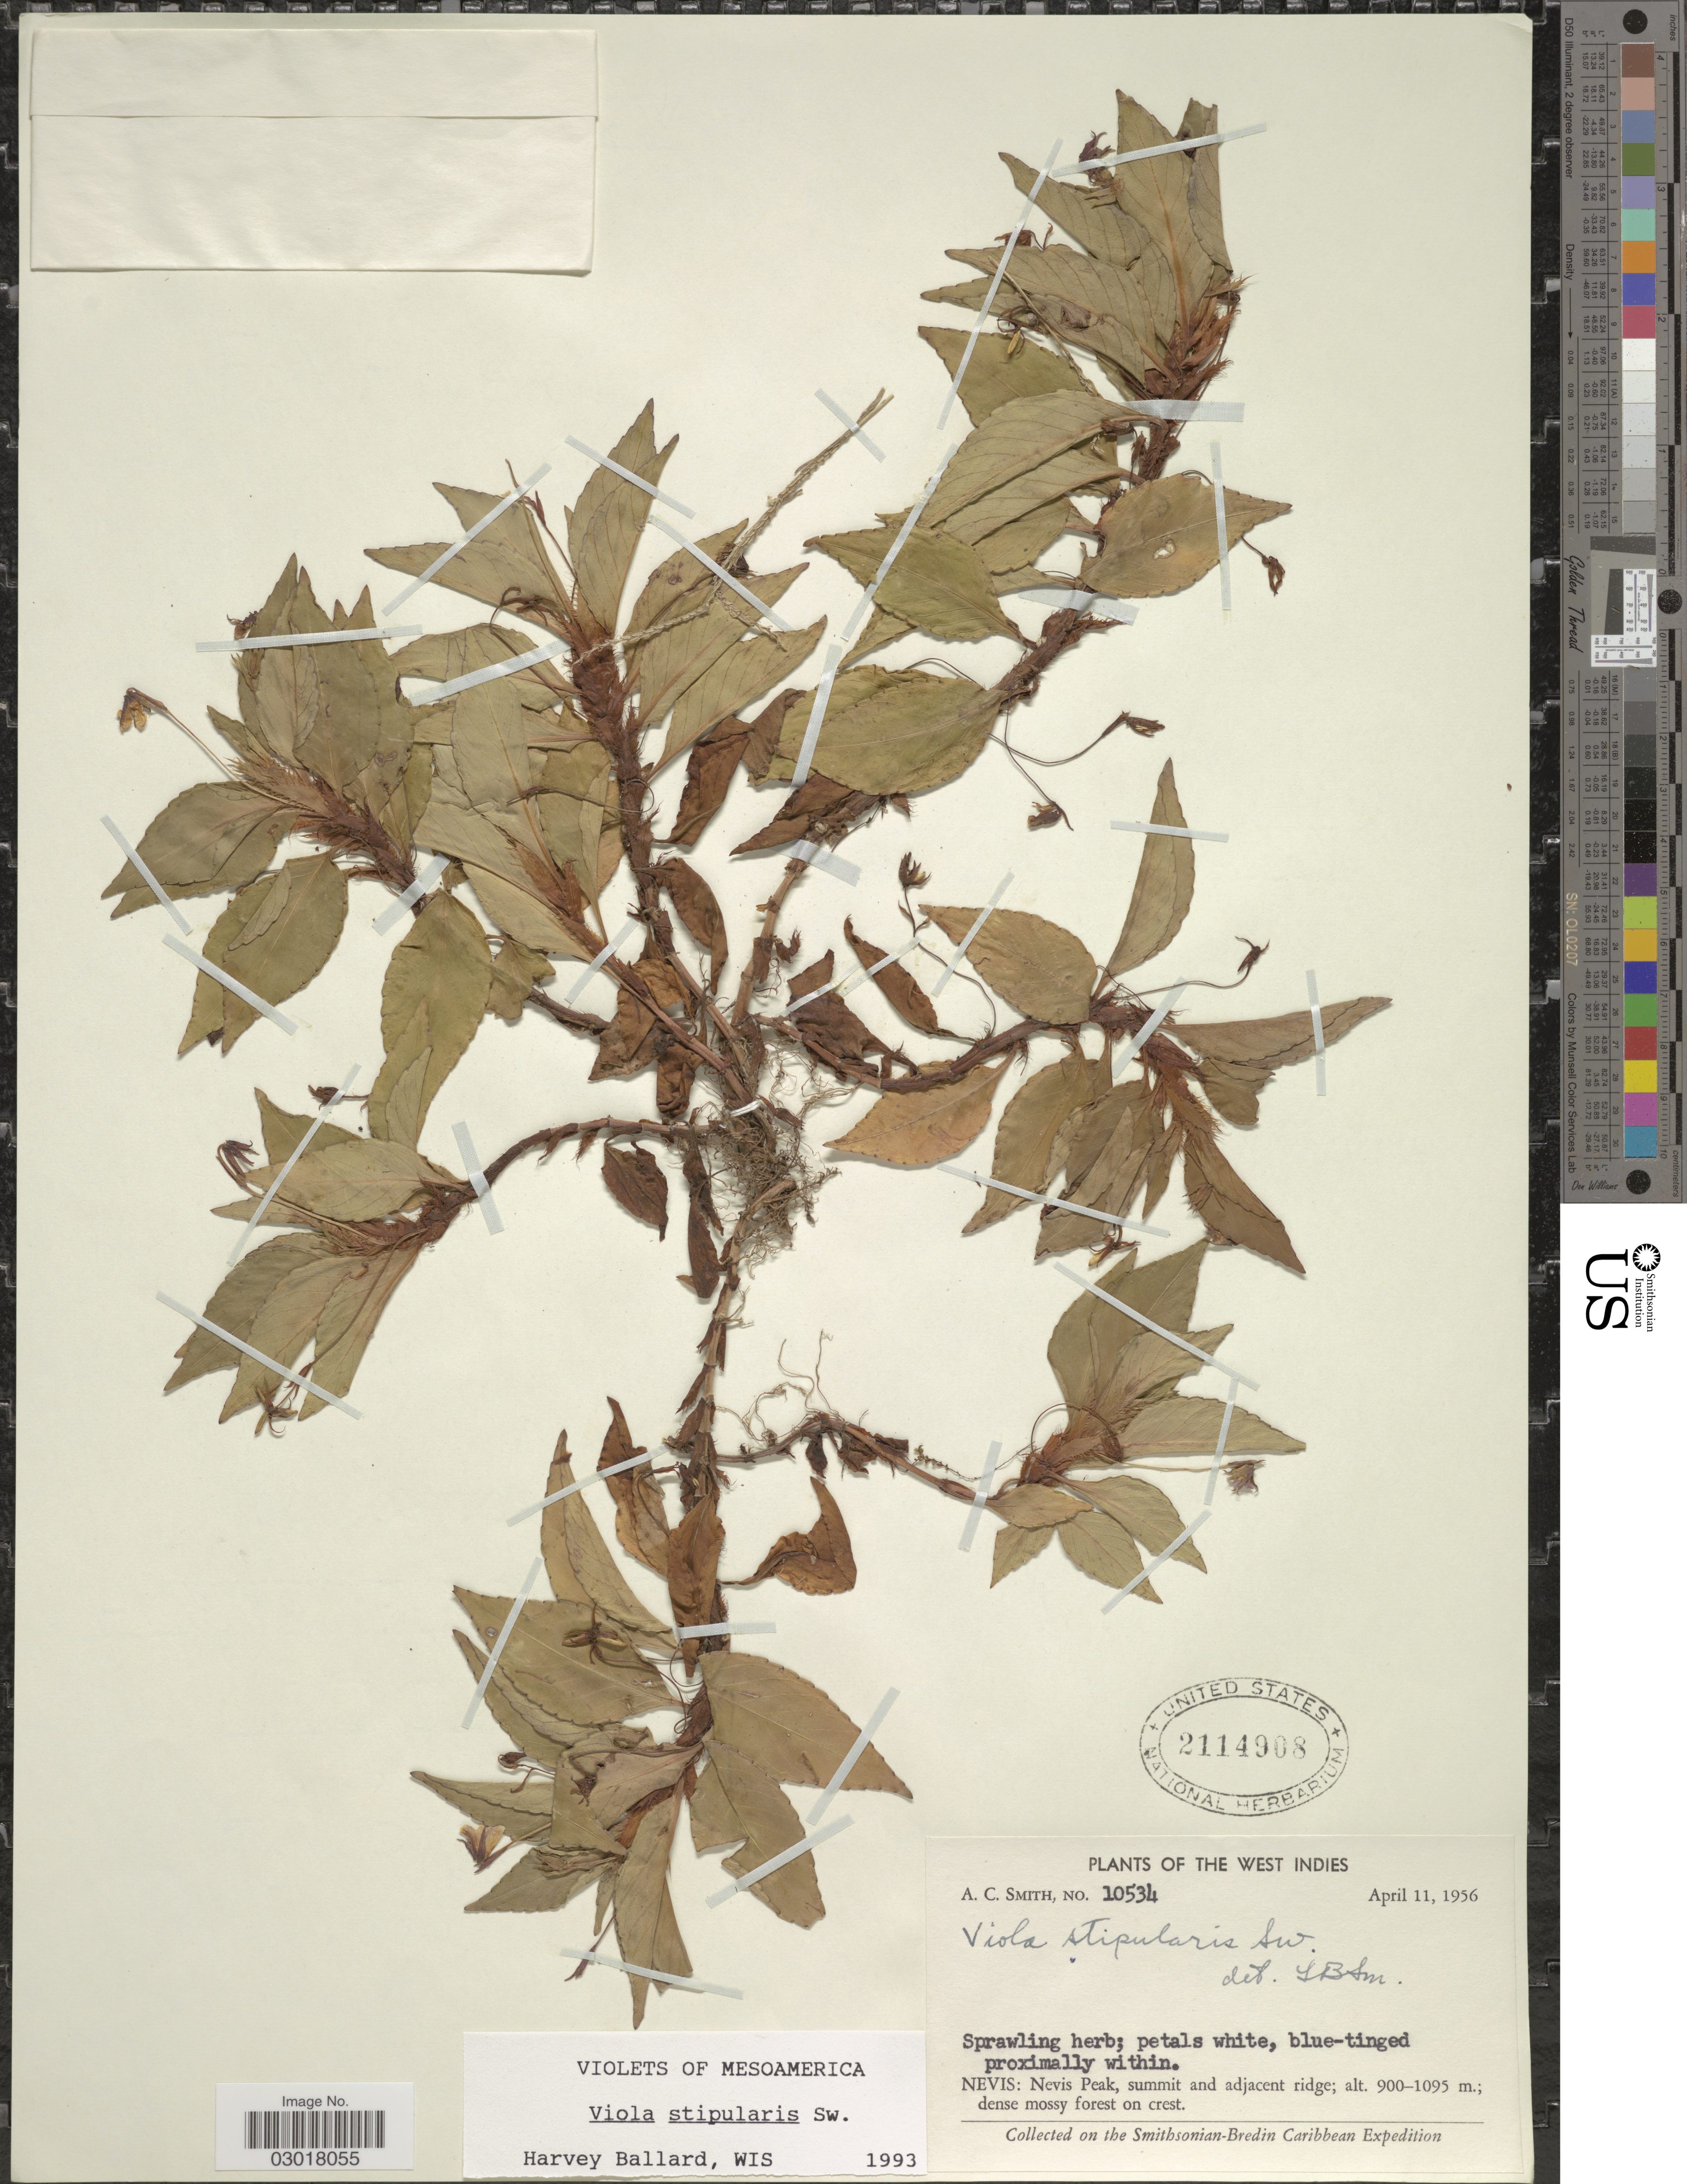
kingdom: Plantae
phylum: Tracheophyta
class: Magnoliopsida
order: Malpighiales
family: Violaceae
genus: Viola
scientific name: Viola stipularis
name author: Sw.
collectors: A. C. Smith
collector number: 10534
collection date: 1956-04-11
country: St. Christopher-Nevis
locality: Nevis: Nevis Peak, summit and adjacent ridge.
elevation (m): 900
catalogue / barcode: US 2114908